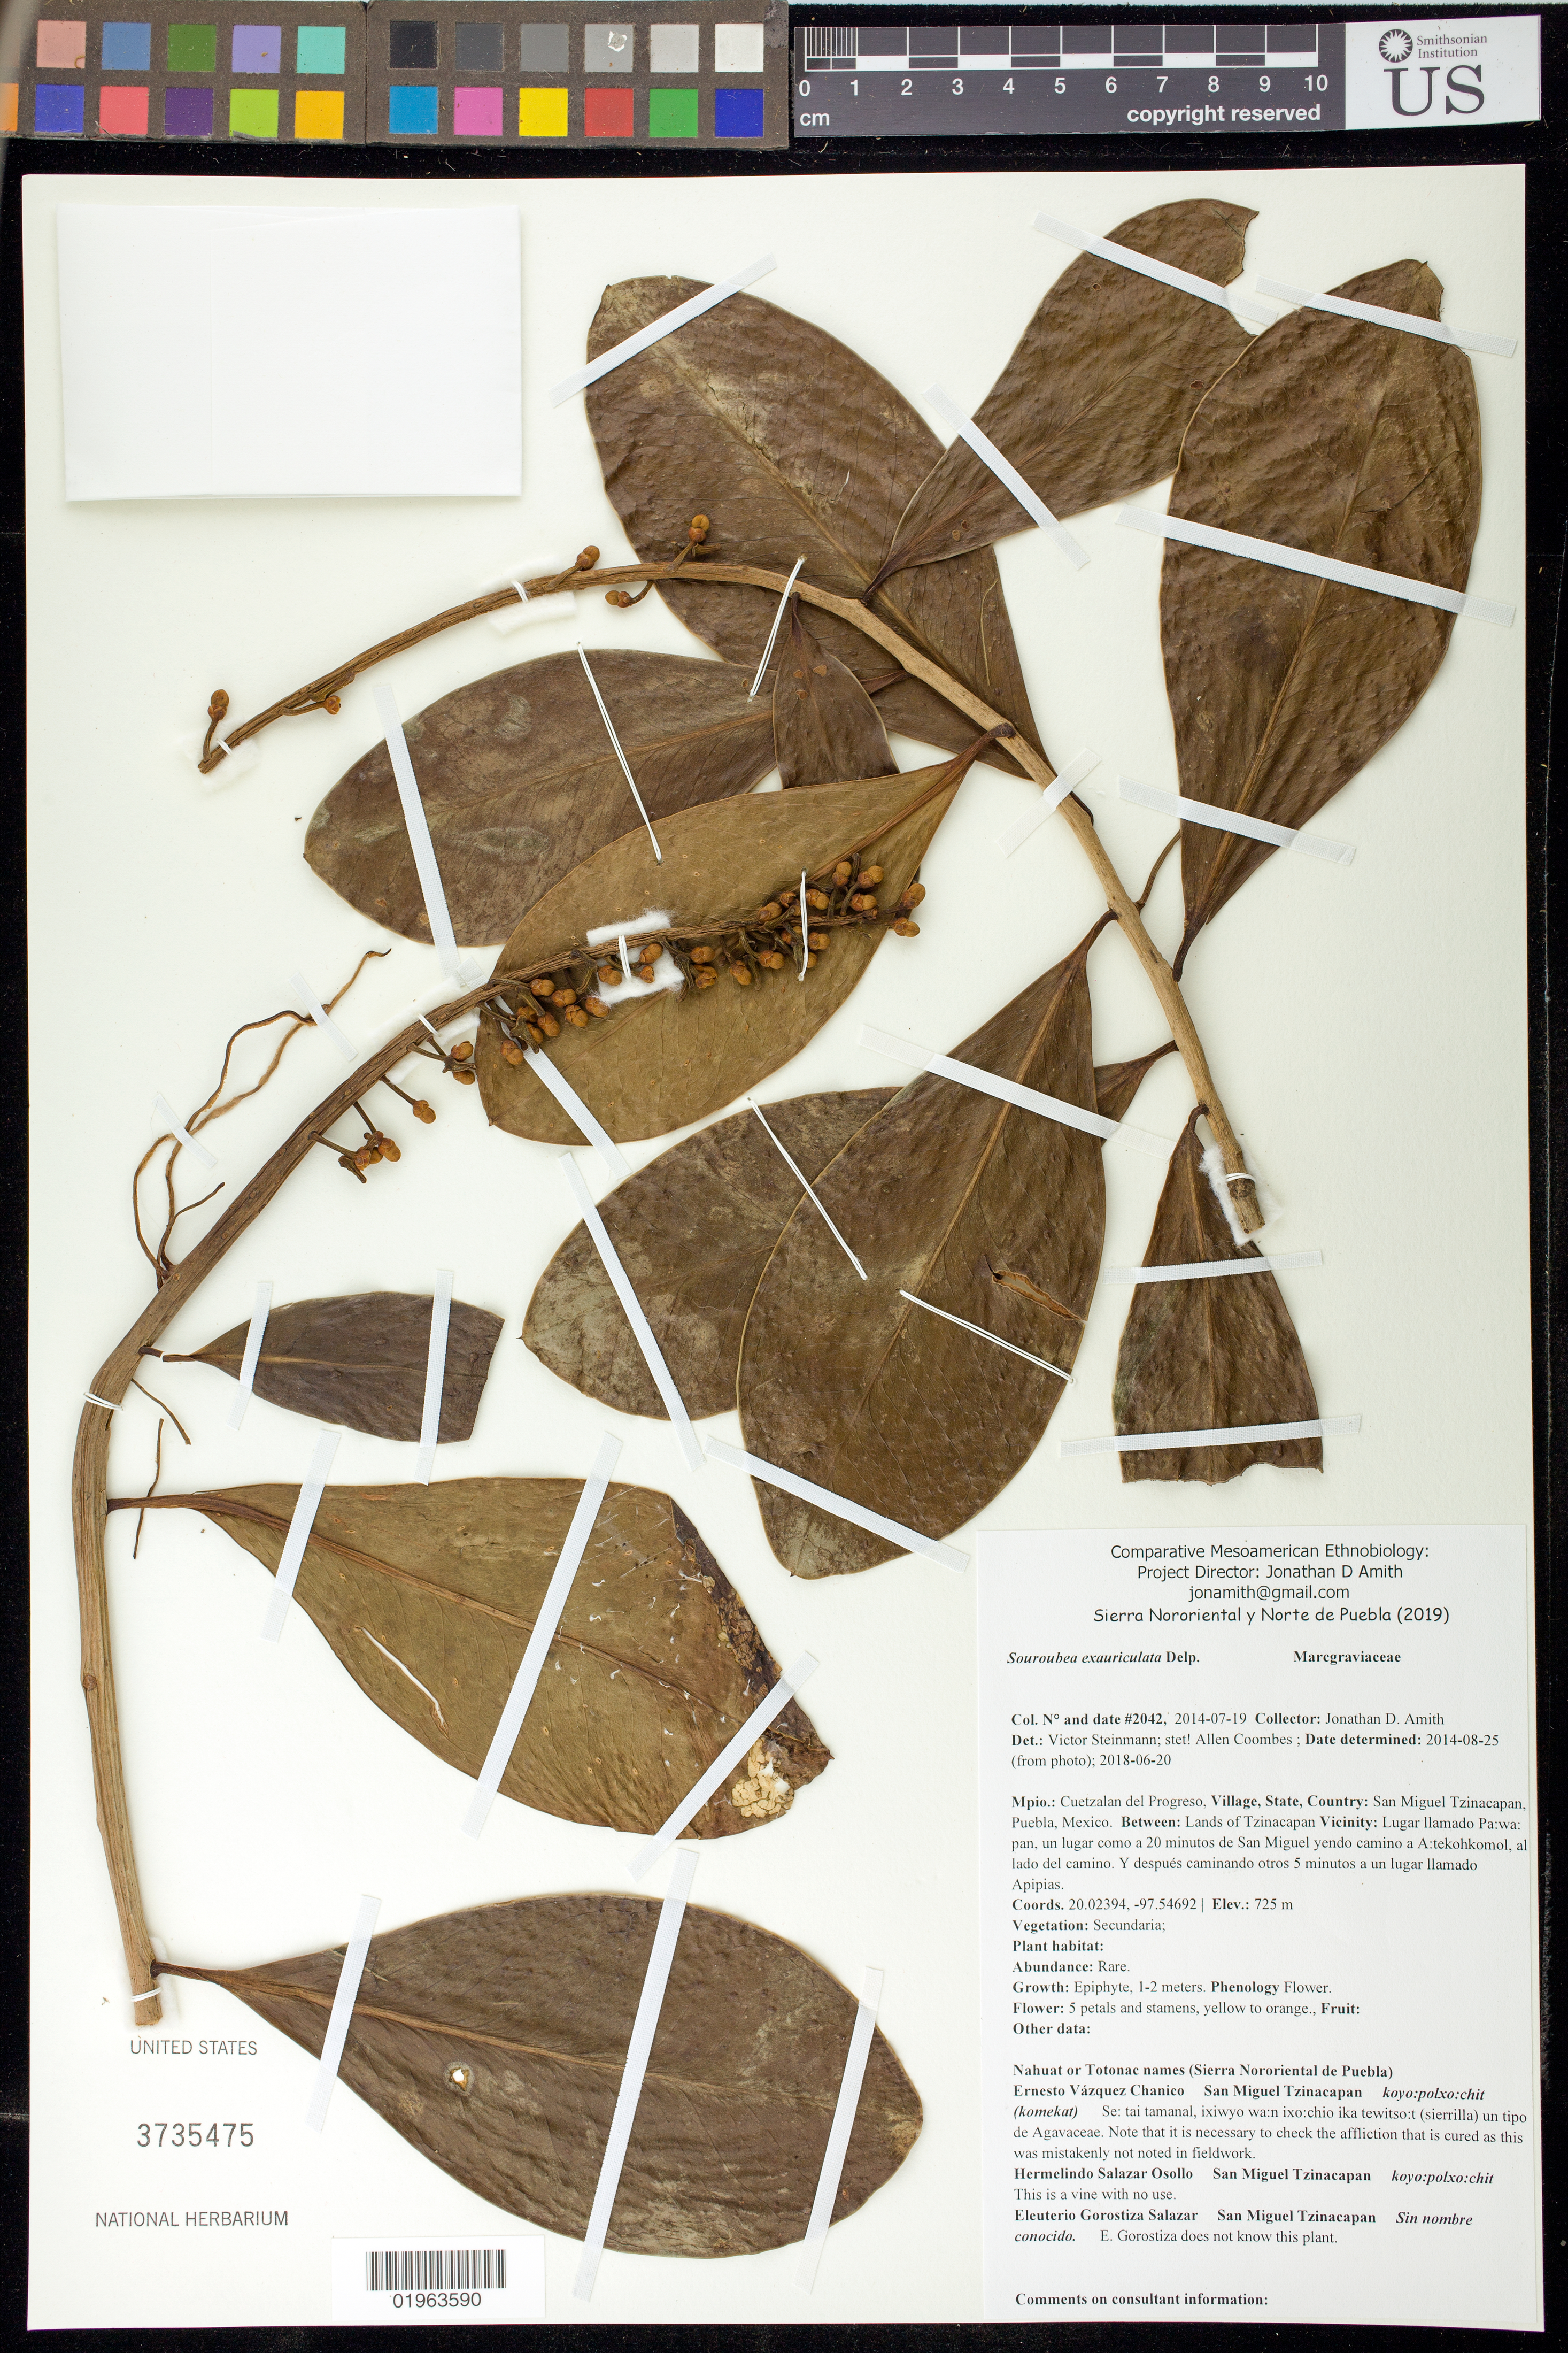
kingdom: Plantae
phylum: Tracheophyta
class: Magnoliopsida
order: Ericales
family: Marcgraviaceae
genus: Souroubea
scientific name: Souroubea exauriculata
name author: Delpino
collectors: J. D. Amith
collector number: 2042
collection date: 2014-07-19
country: Mexico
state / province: Puebla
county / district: Cuetzalan del Progreso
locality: San Miguel Tzinacapan, Lands of Tzinacapan, Lugar llamado Pa, un lugar a 20 minutos de San Miguel yendo camino a A, 5 minutos a un lugar llamado Apipias.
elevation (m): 725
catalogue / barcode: US 3735475